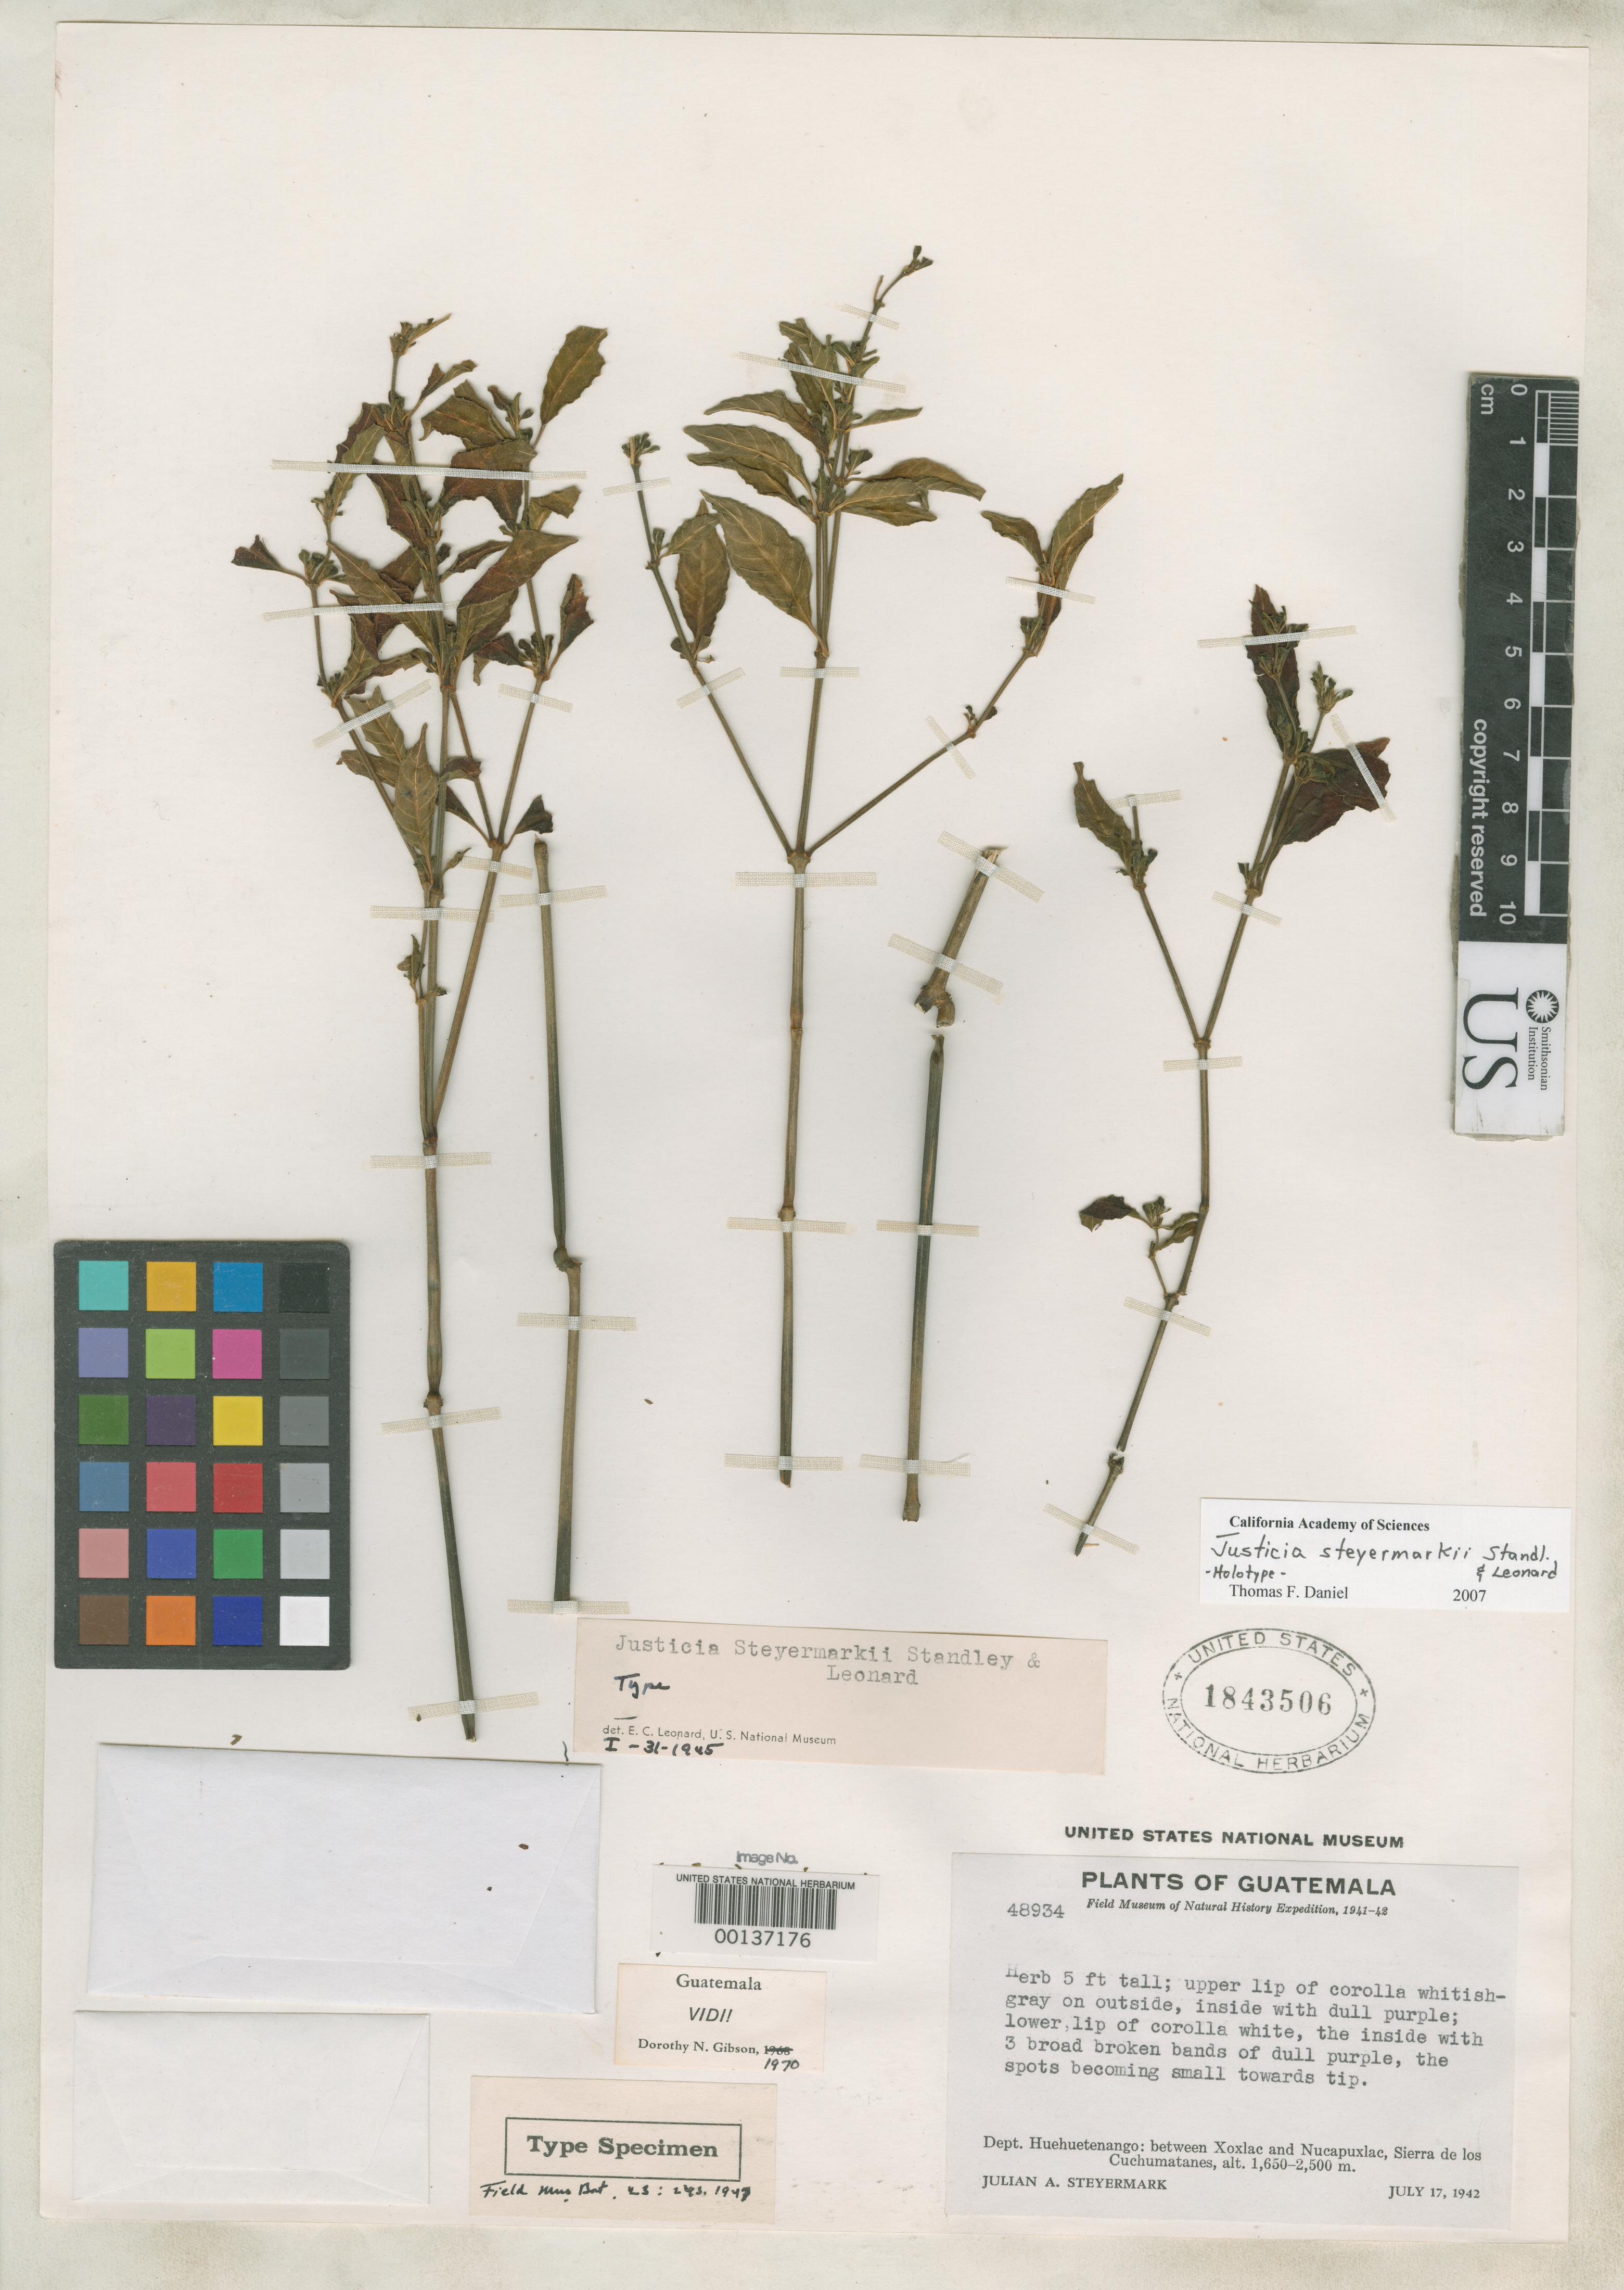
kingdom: Plantae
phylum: Tracheophyta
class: Magnoliopsida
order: Lamiales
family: Acanthaceae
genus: Justicia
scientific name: Justicia steyermarkii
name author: Standl. & Leonard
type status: Holotype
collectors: J. Steyermark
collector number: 48934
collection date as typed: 17 Jul 1942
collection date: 1942-07-17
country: Guatemala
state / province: Huehuetenango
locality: Between Xoxlac & Nucapuxlac, Sierra de las Cuchumatanes.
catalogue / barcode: US 1843506